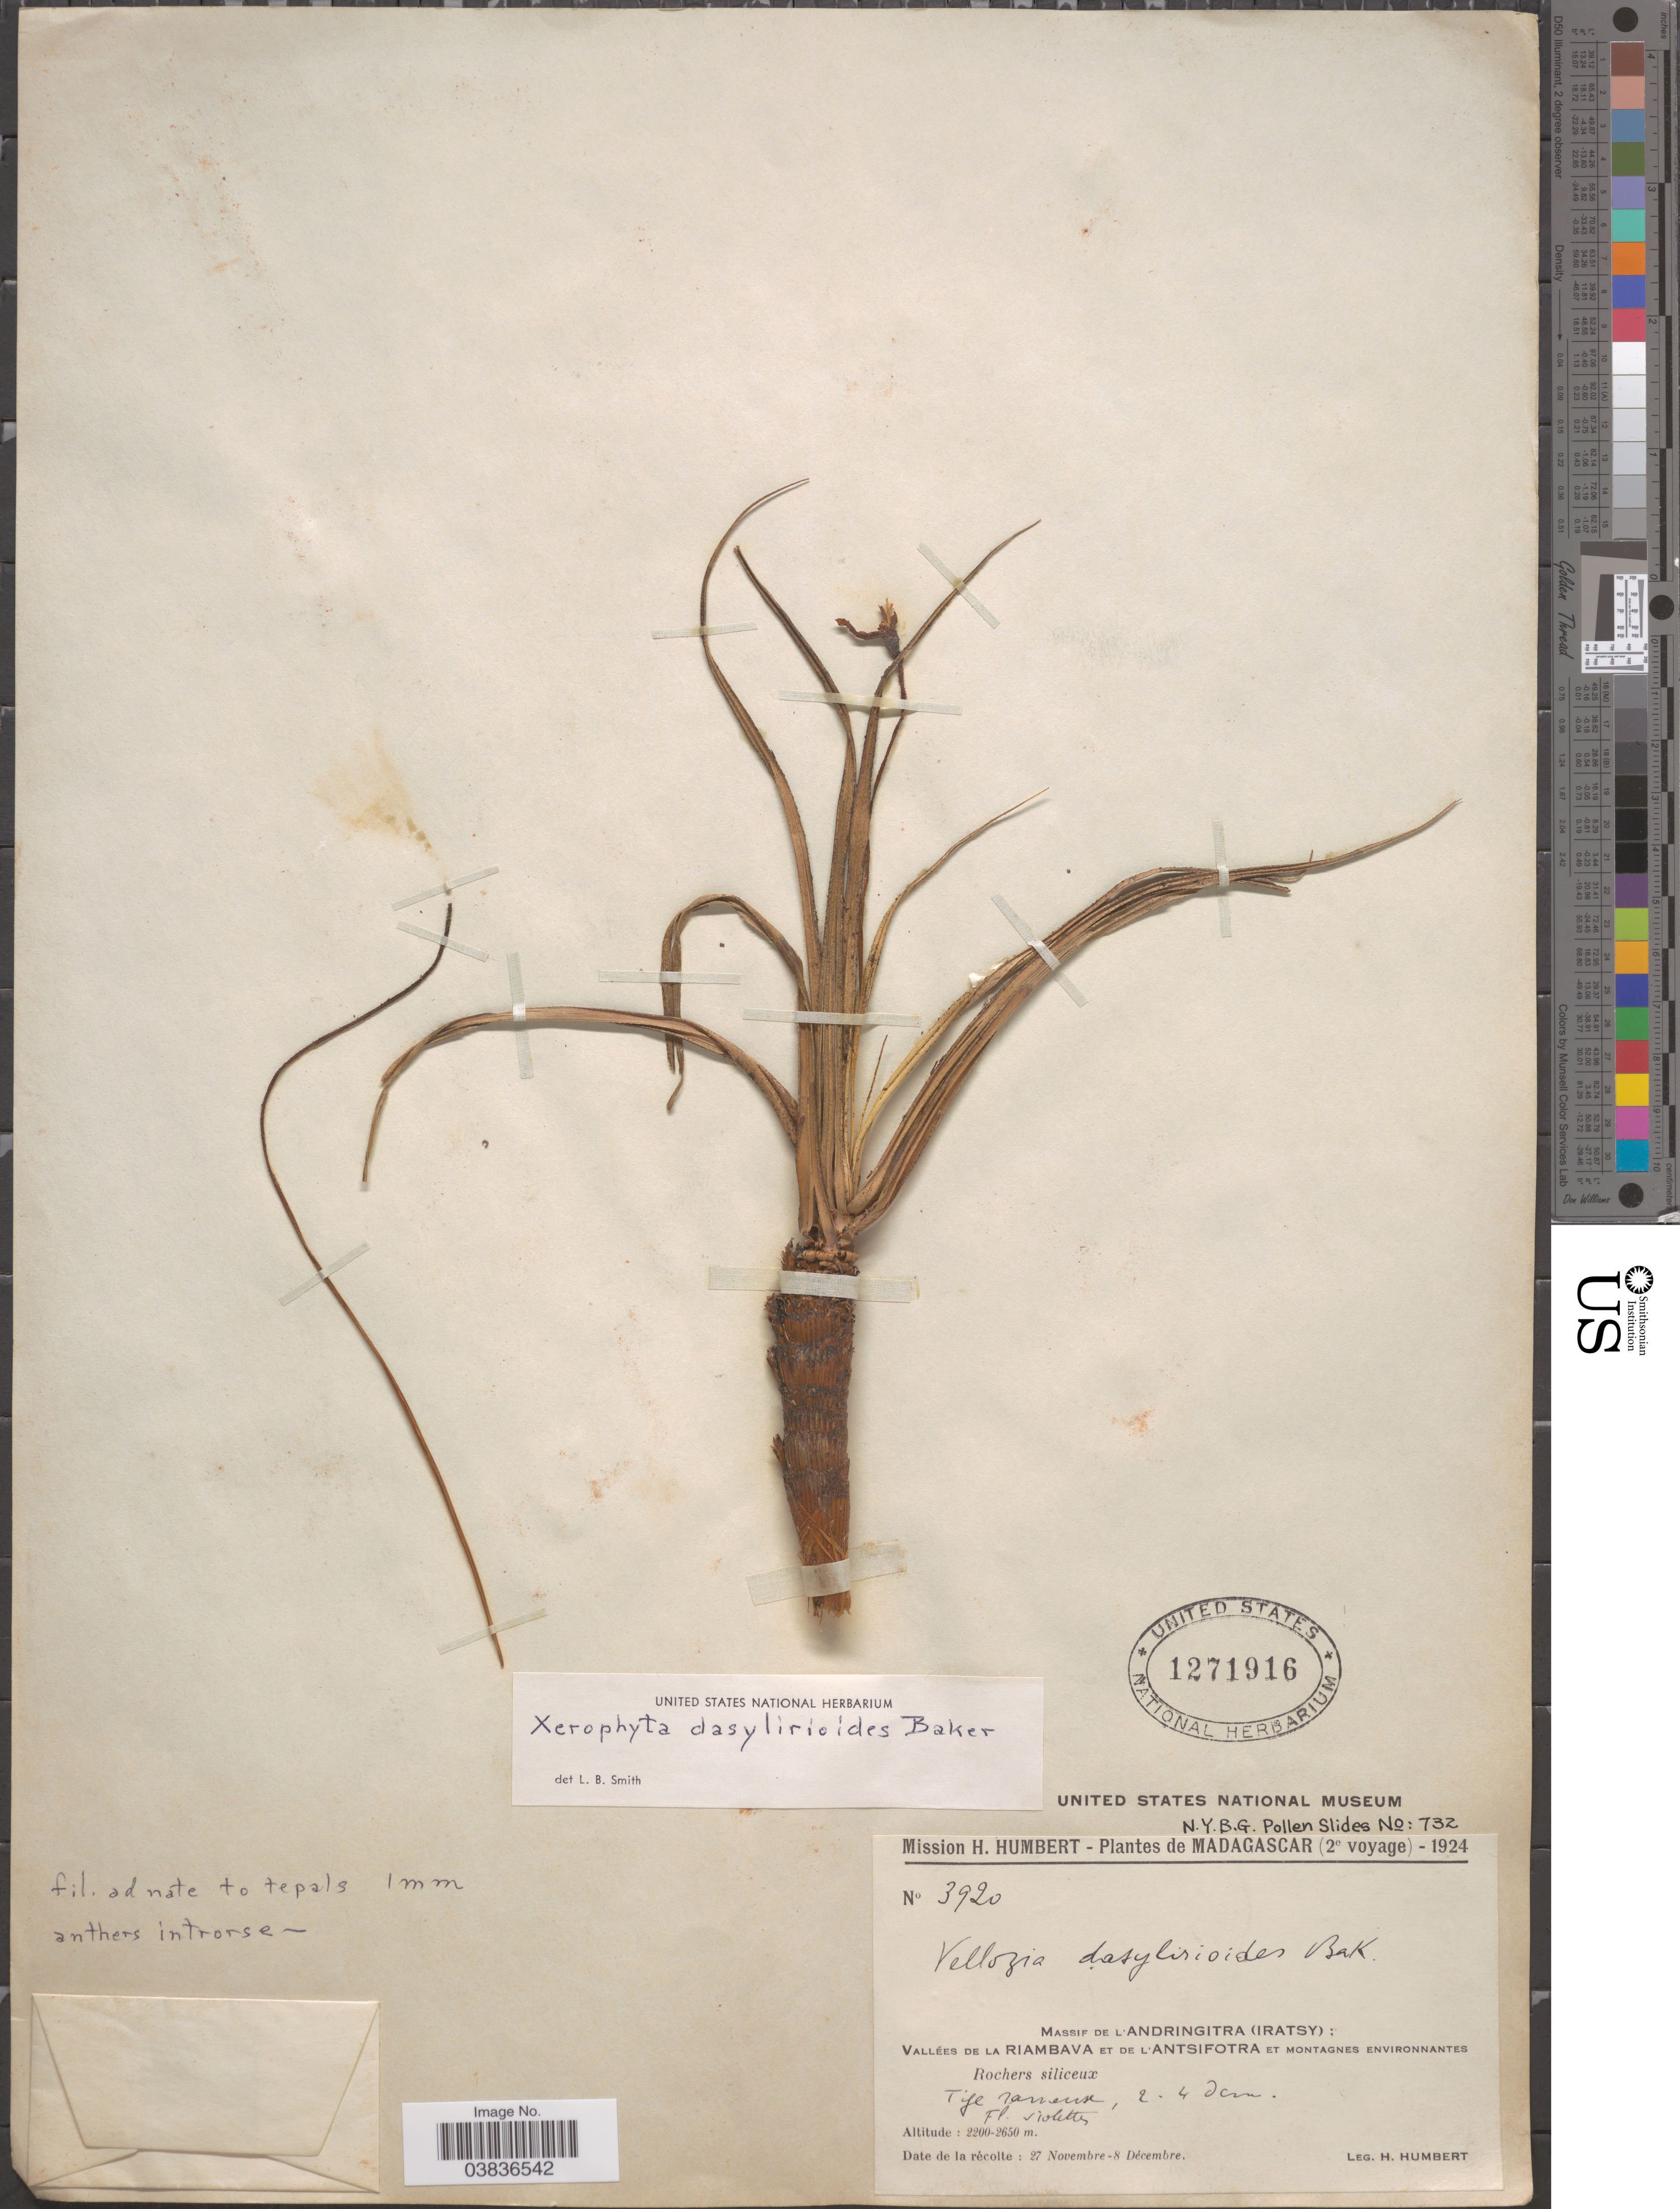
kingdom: Plantae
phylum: Tracheophyta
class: Liliopsida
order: Pandanales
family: Velloziaceae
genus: Xerophyta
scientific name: Xerophyta dasylirioides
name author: Baker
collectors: H. Humbert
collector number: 3920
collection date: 1924-11-27/1924-12-08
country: Madagascar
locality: Massif de L'Andringitra (Iratsy): Vallées de la Riambava et de L'Antsifotra et montagnes environnantes.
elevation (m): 2200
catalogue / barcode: US 1271916